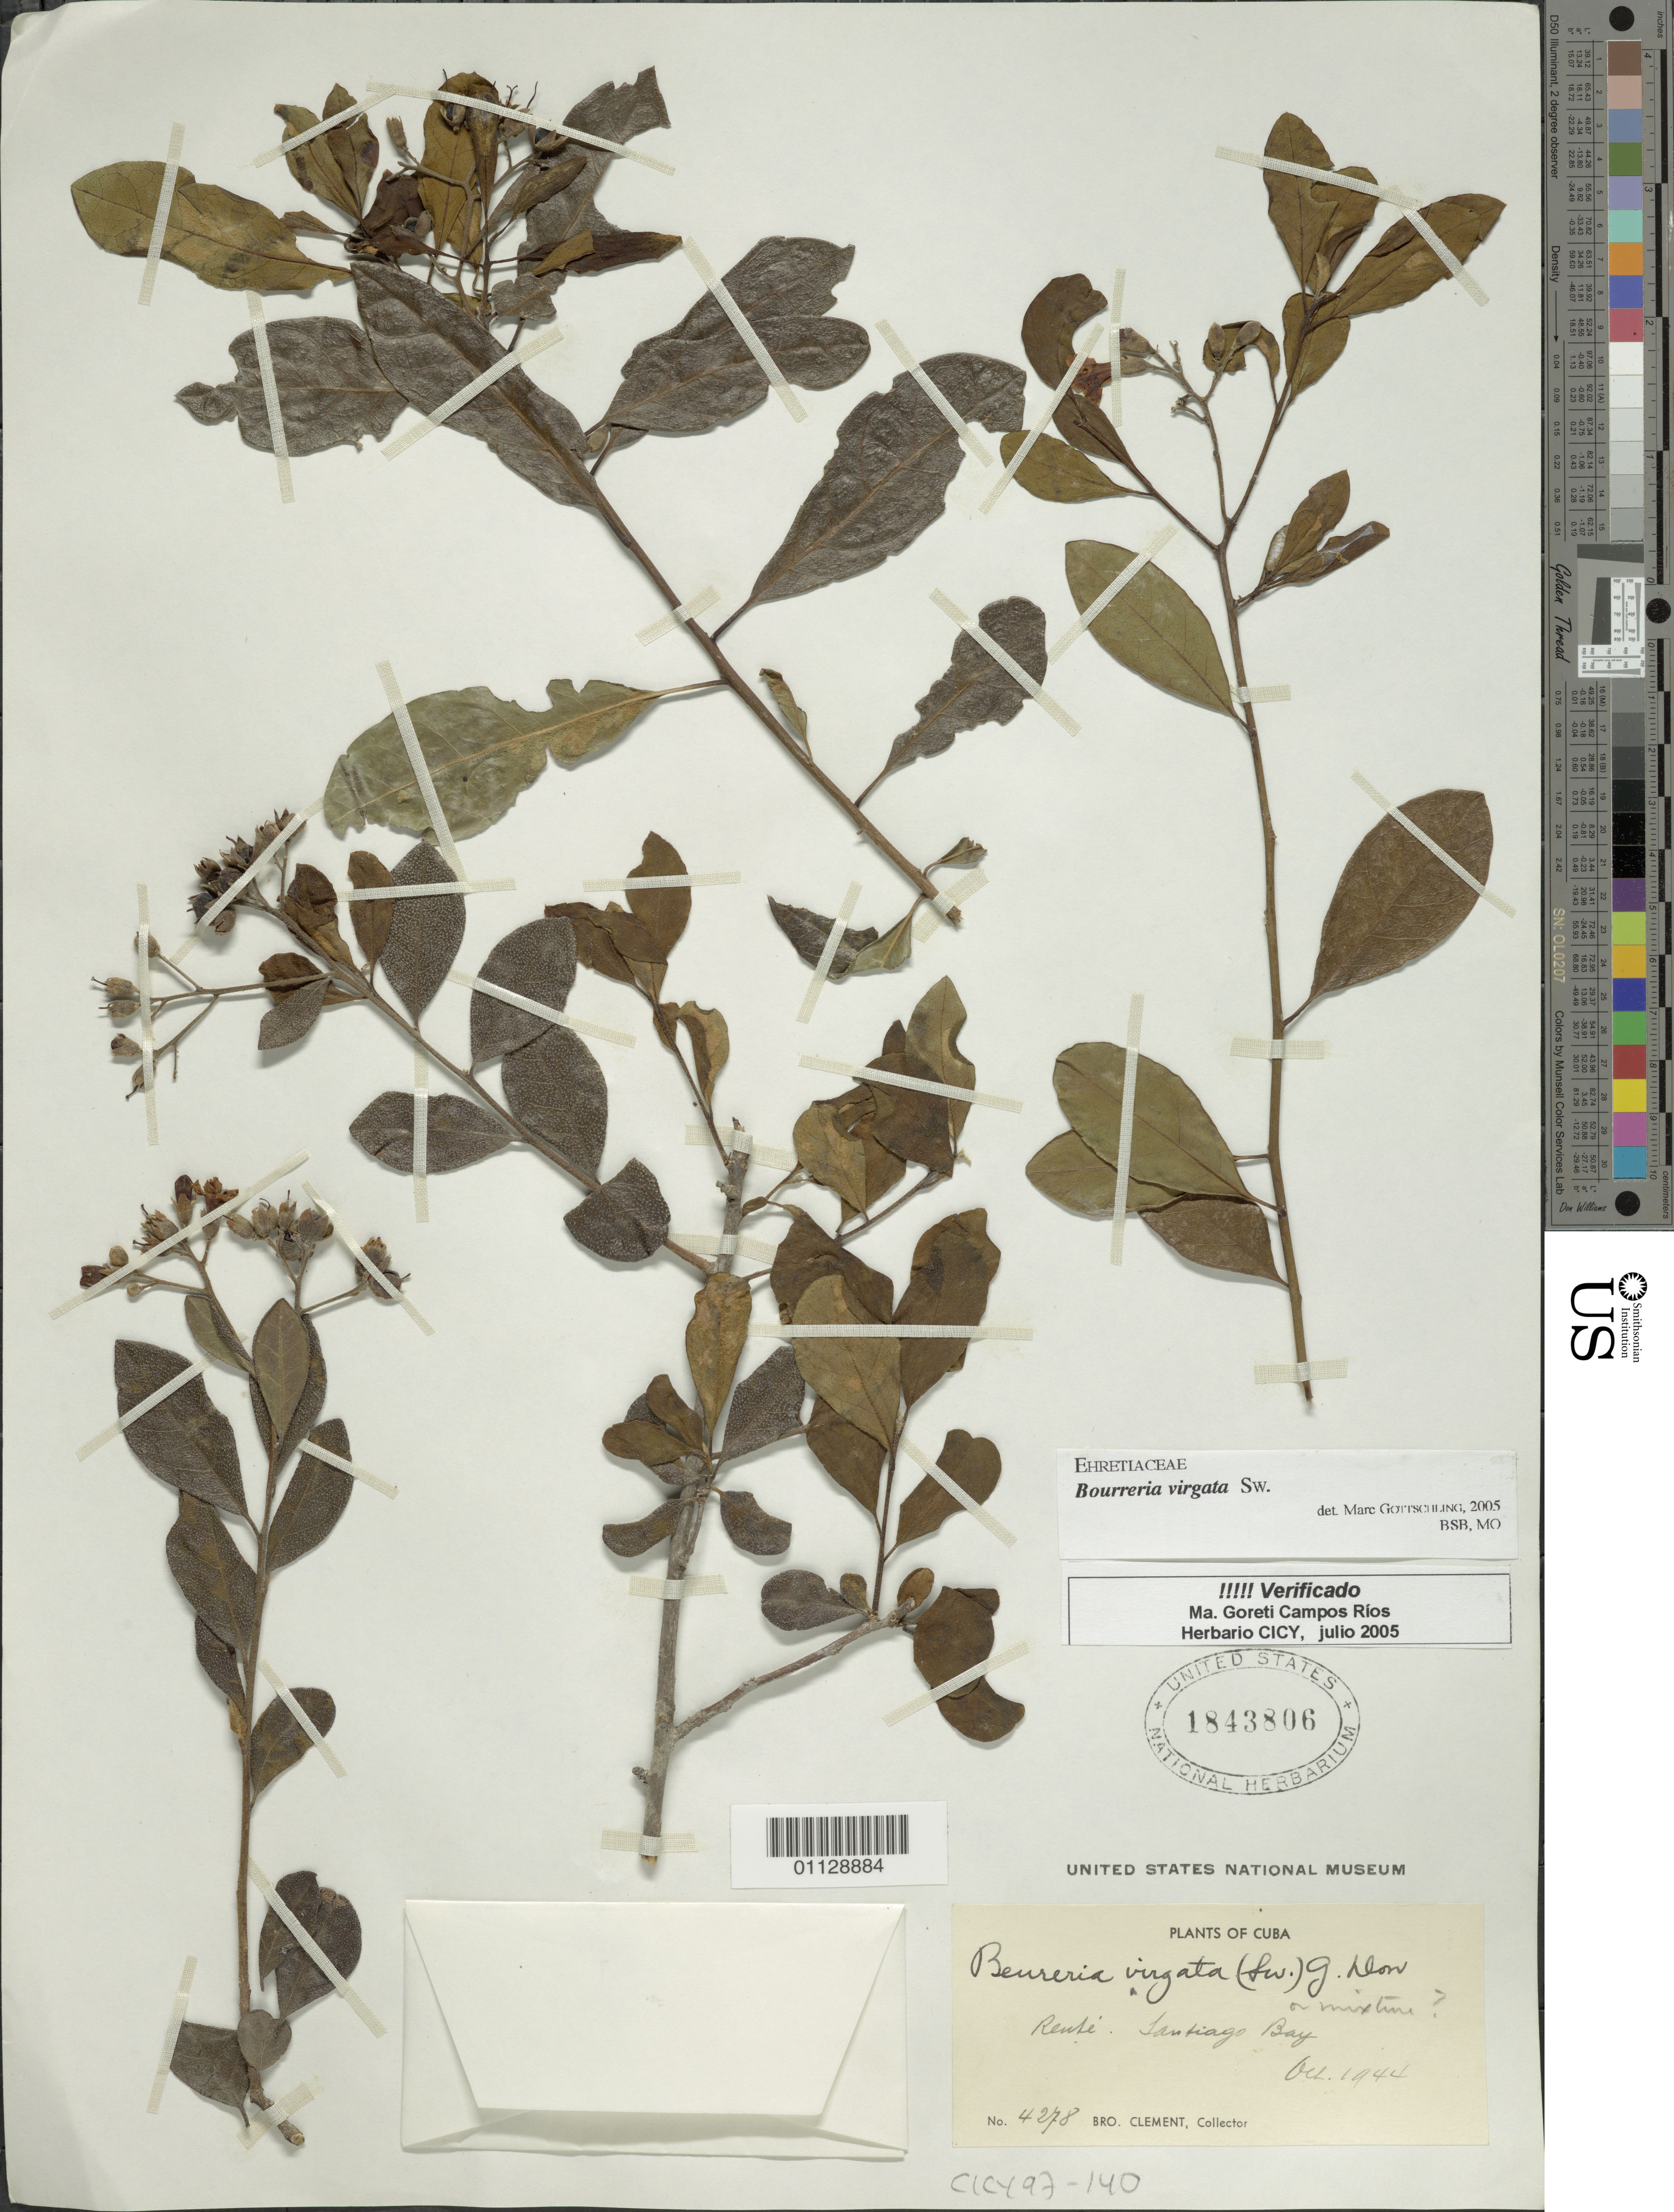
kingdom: Plantae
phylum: Tracheophyta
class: Magnoliopsida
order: Boraginales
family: Ehretiaceae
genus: Bourreria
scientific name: Bourreria virgata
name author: (Sw.) G. Don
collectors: B. Clement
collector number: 4278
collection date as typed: Oct 1944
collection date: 1944-10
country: Cuba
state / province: Santiago de Cuba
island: Cuba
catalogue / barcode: US 1843806